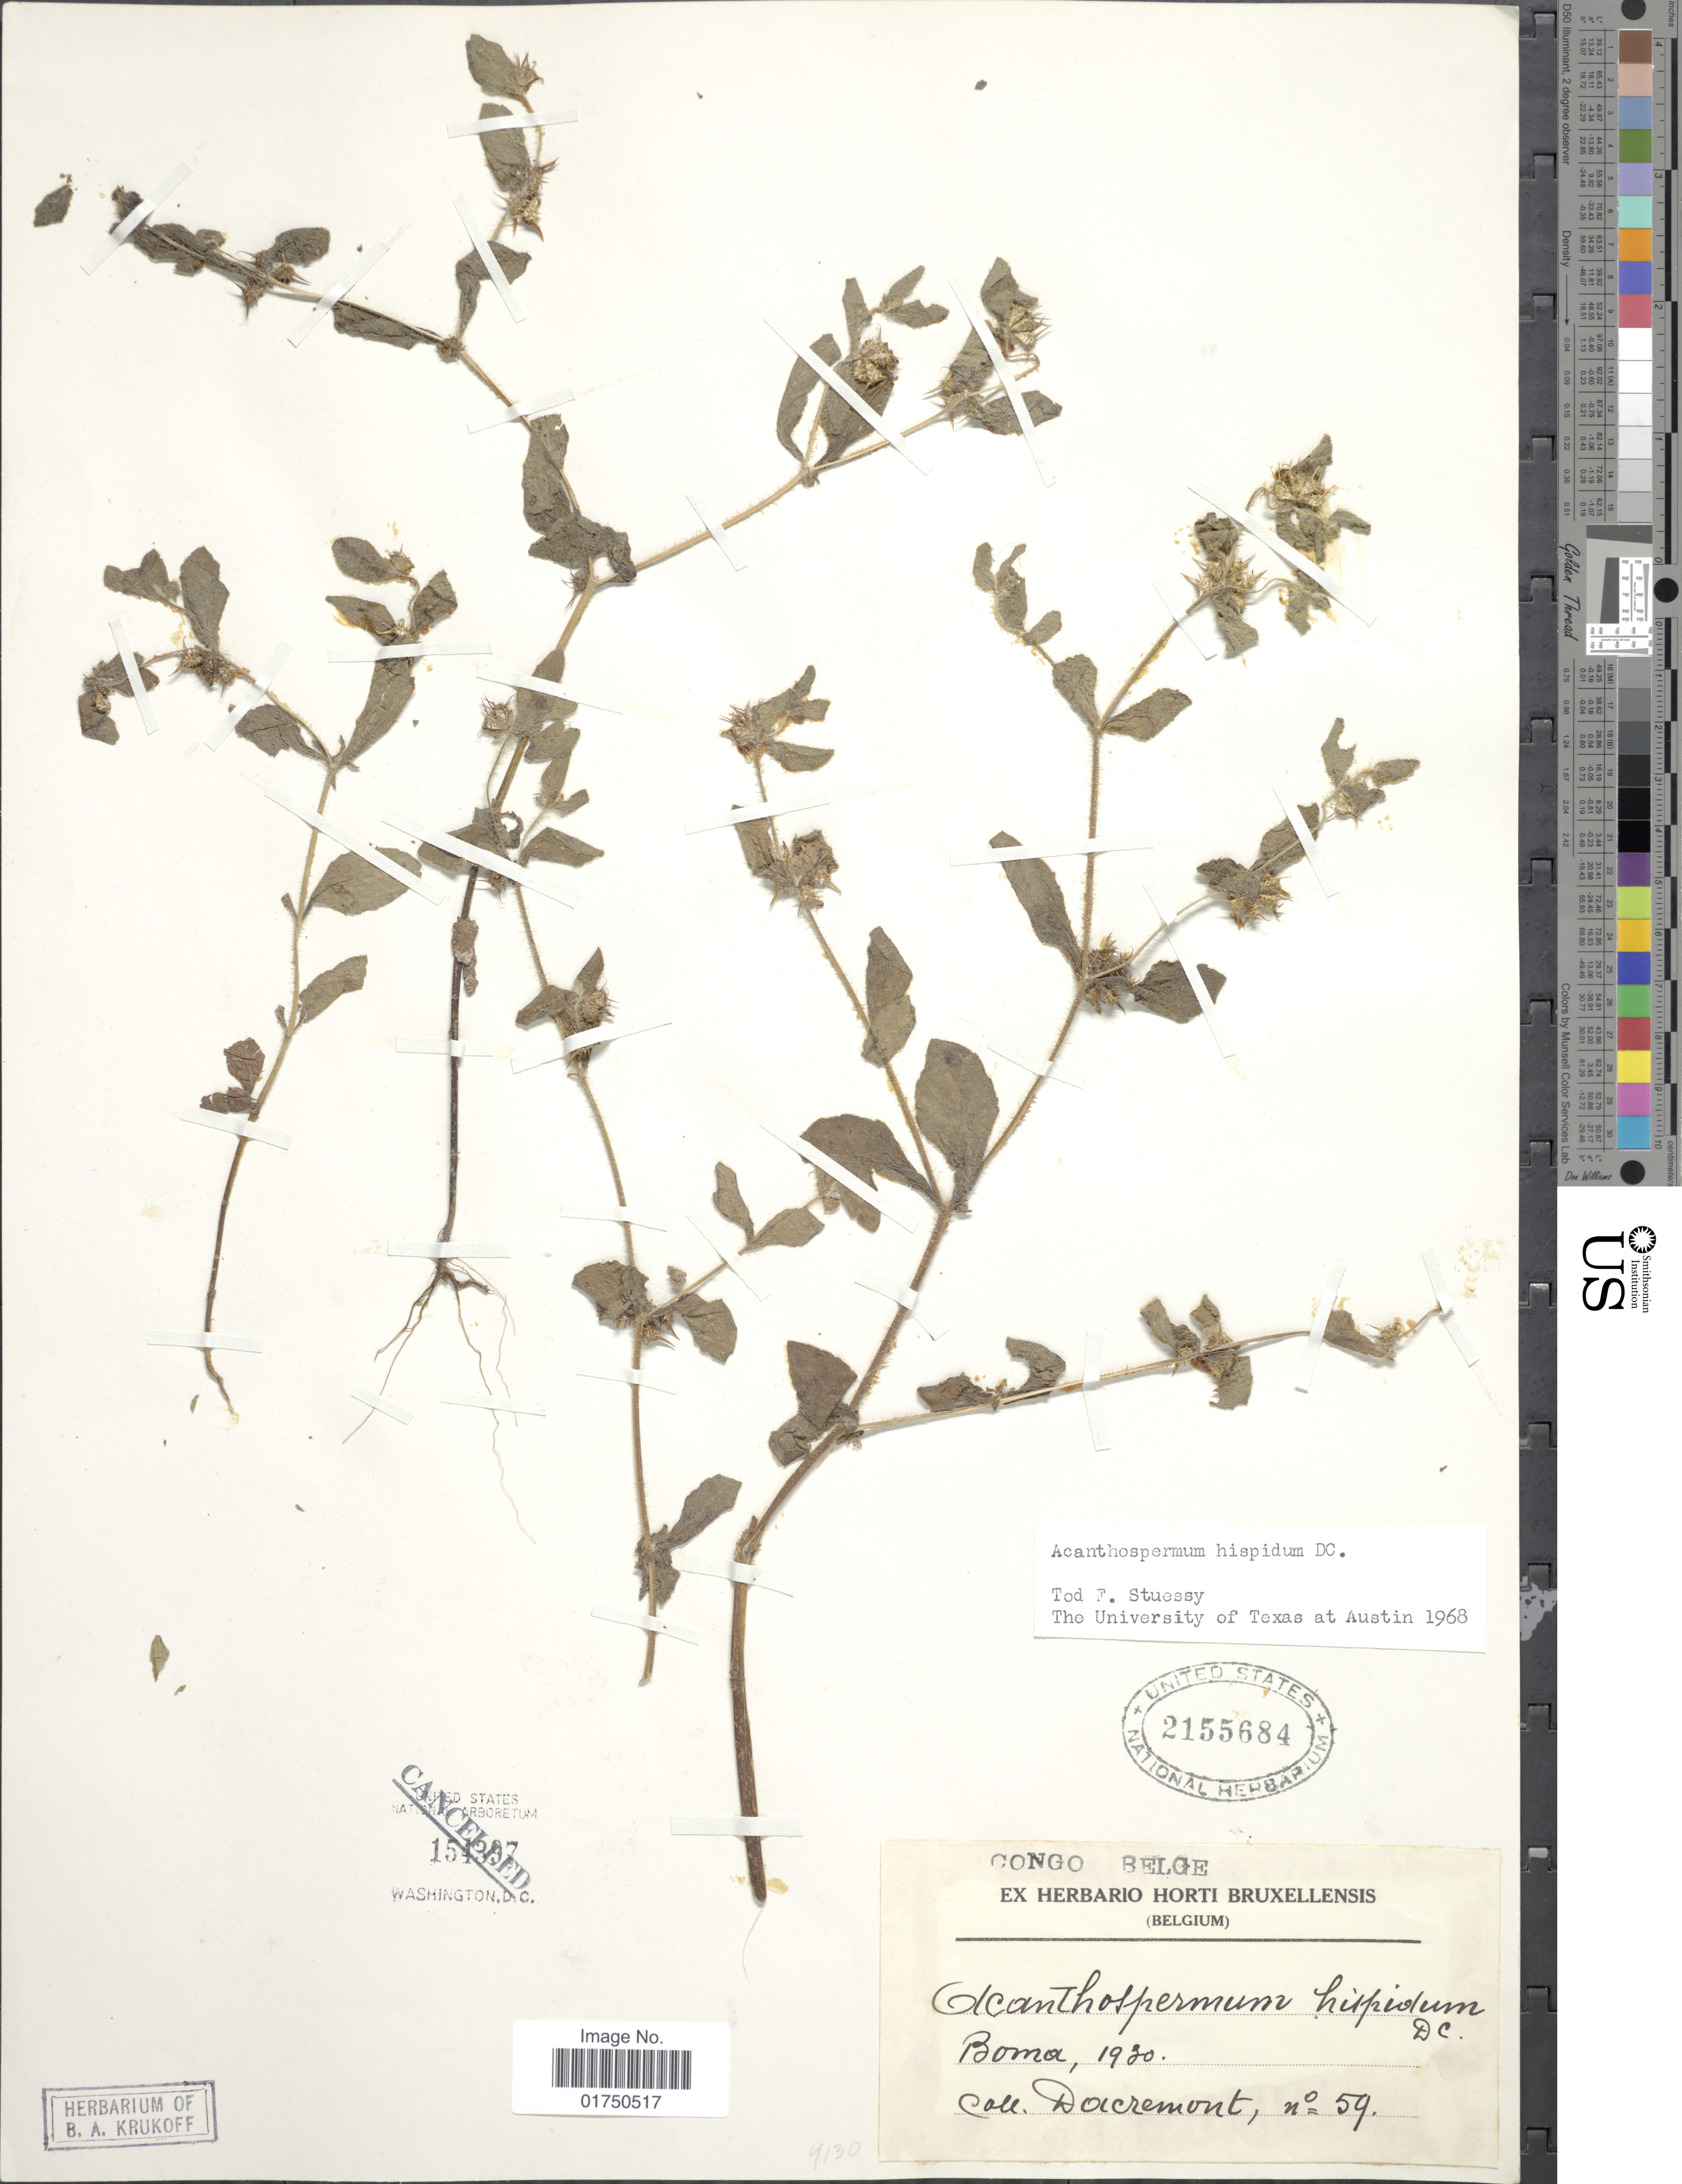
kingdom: Plantae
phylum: Tracheophyta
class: Magnoliopsida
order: Asterales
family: Asteraceae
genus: Acanthospermum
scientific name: Acanthospermum hispidum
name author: DC.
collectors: -. Dacremont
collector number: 59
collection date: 1930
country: Congo, Democratic Republic of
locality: Boma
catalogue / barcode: US 2155684